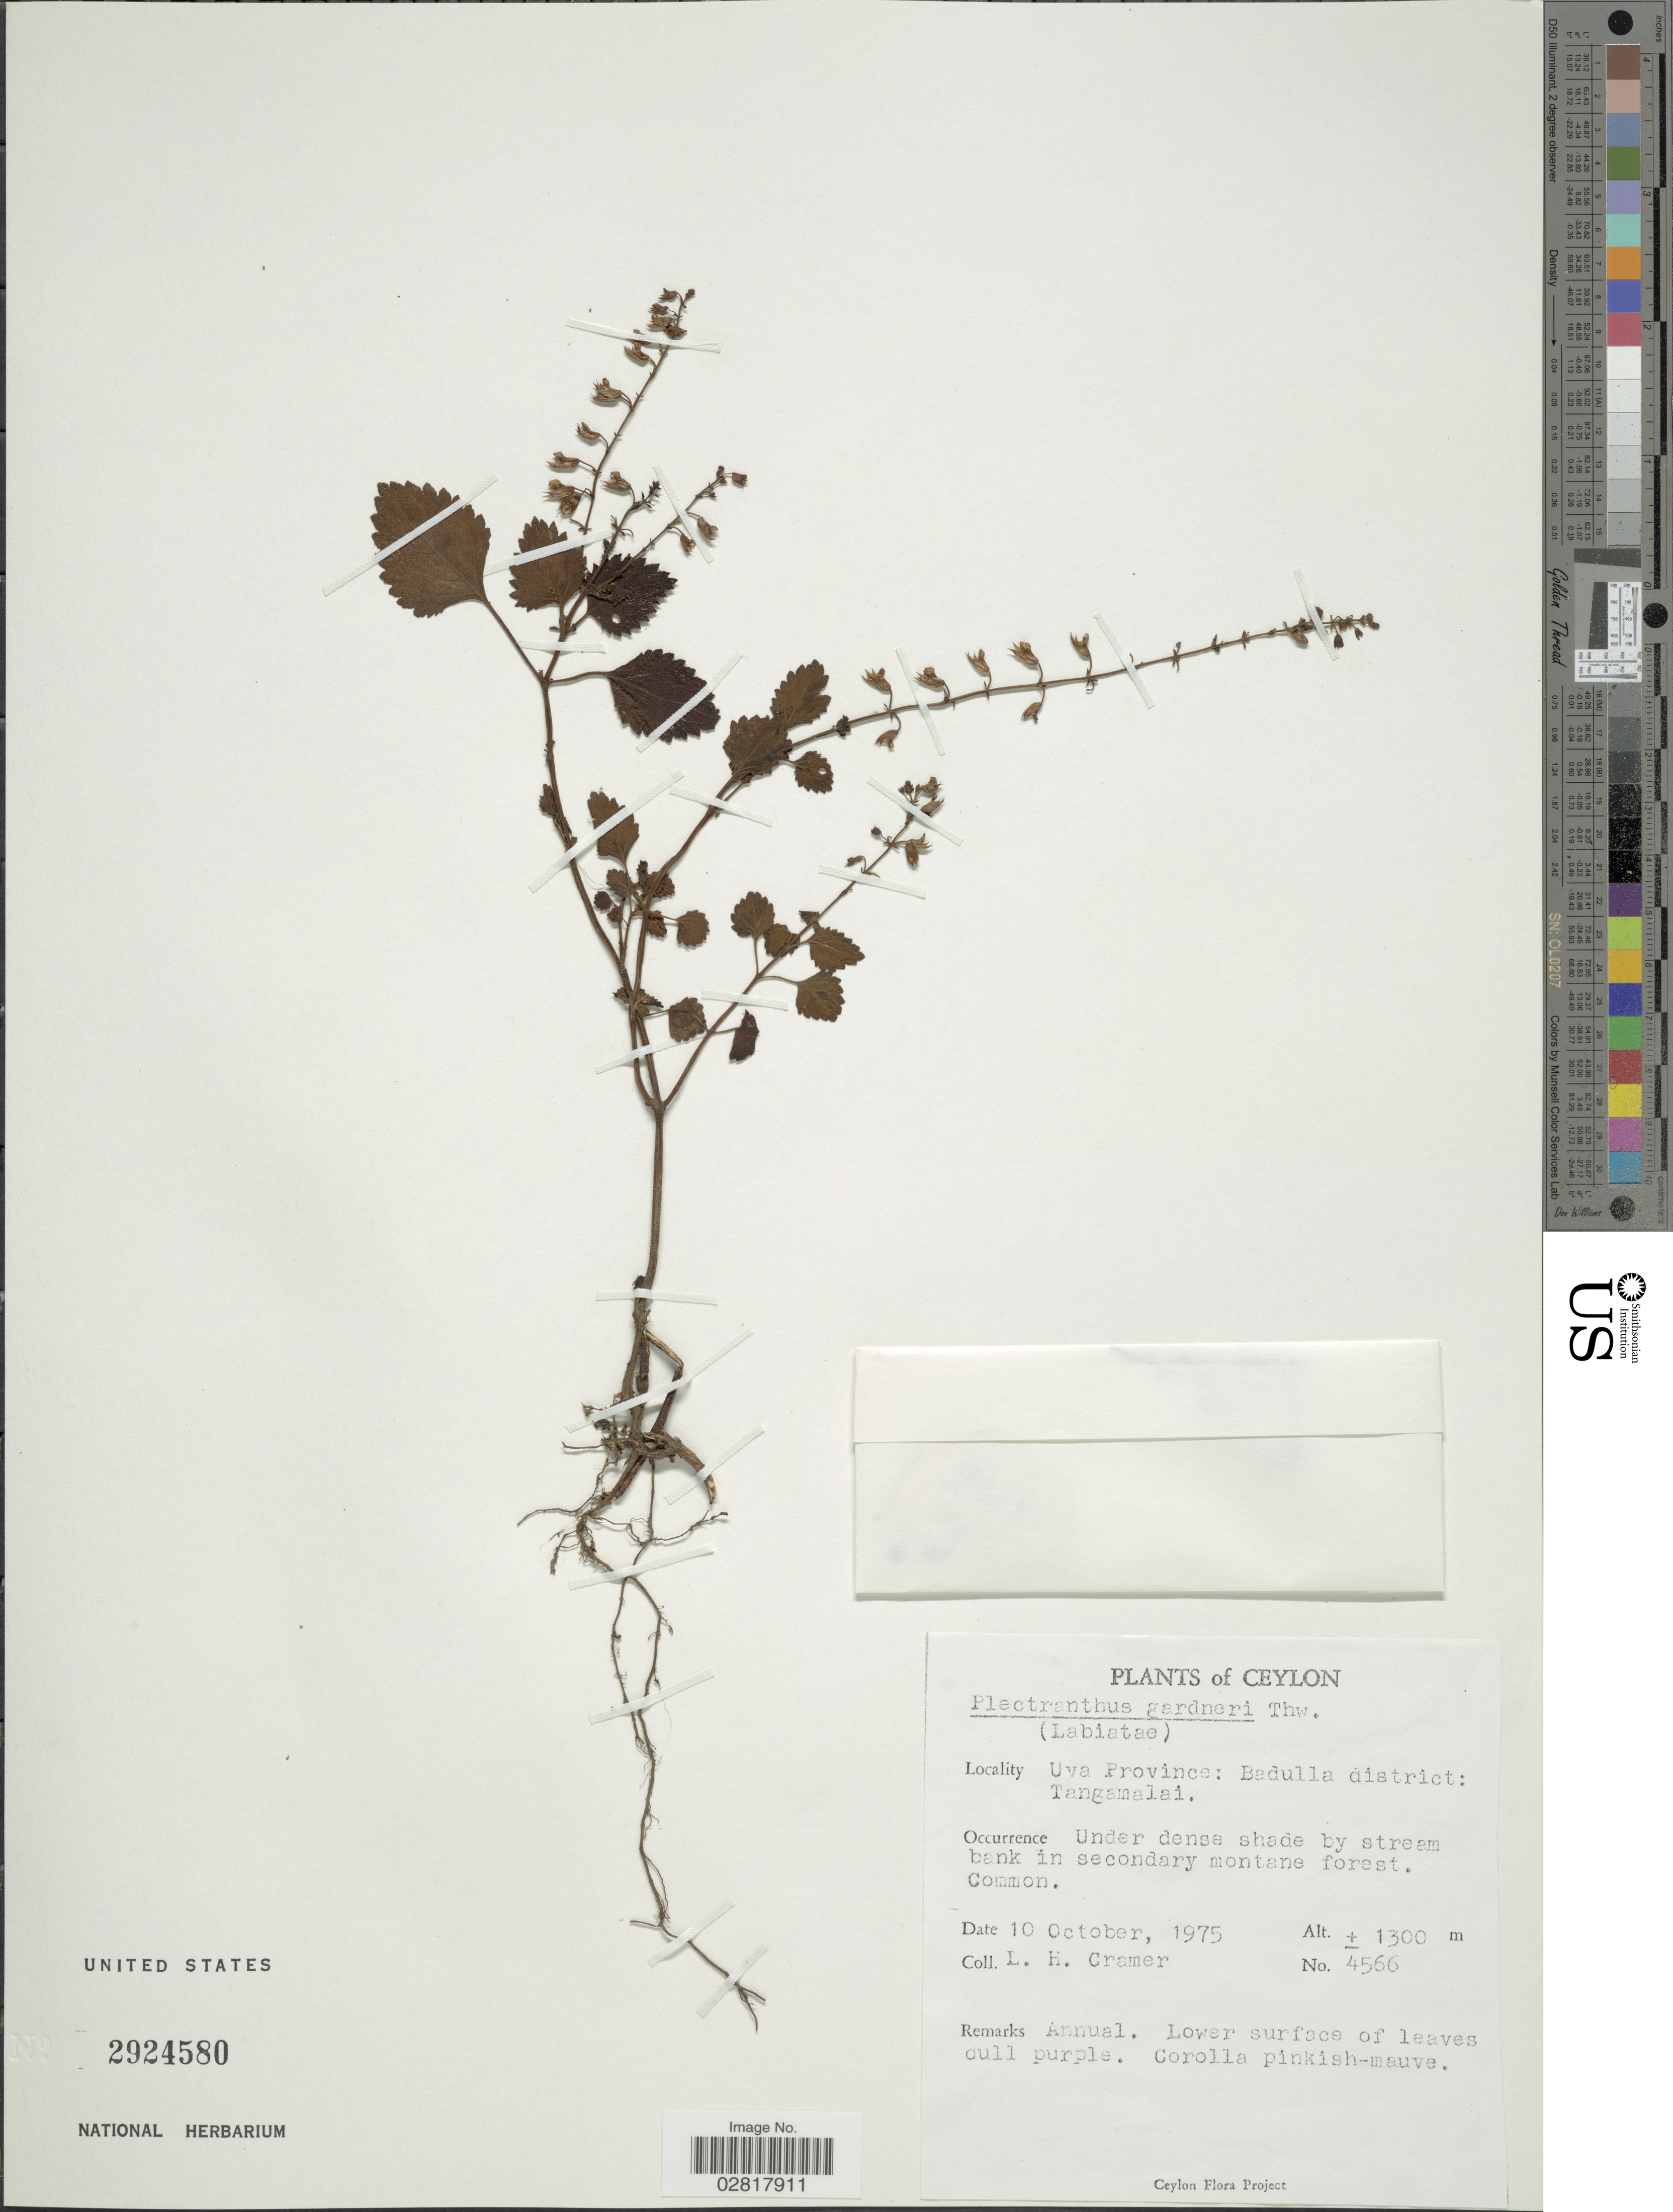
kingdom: Plantae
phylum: Tracheophyta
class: Magnoliopsida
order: Lamiales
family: Lamiaceae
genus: Plectranthus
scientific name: Plectranthus gardneri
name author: Thwaites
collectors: L. H. Cramer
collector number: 4566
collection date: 1975-10-10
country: Sri Lanka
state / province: Uva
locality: Ceylon. Badulla district: Tangamalai.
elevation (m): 1300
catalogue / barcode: US 2924580